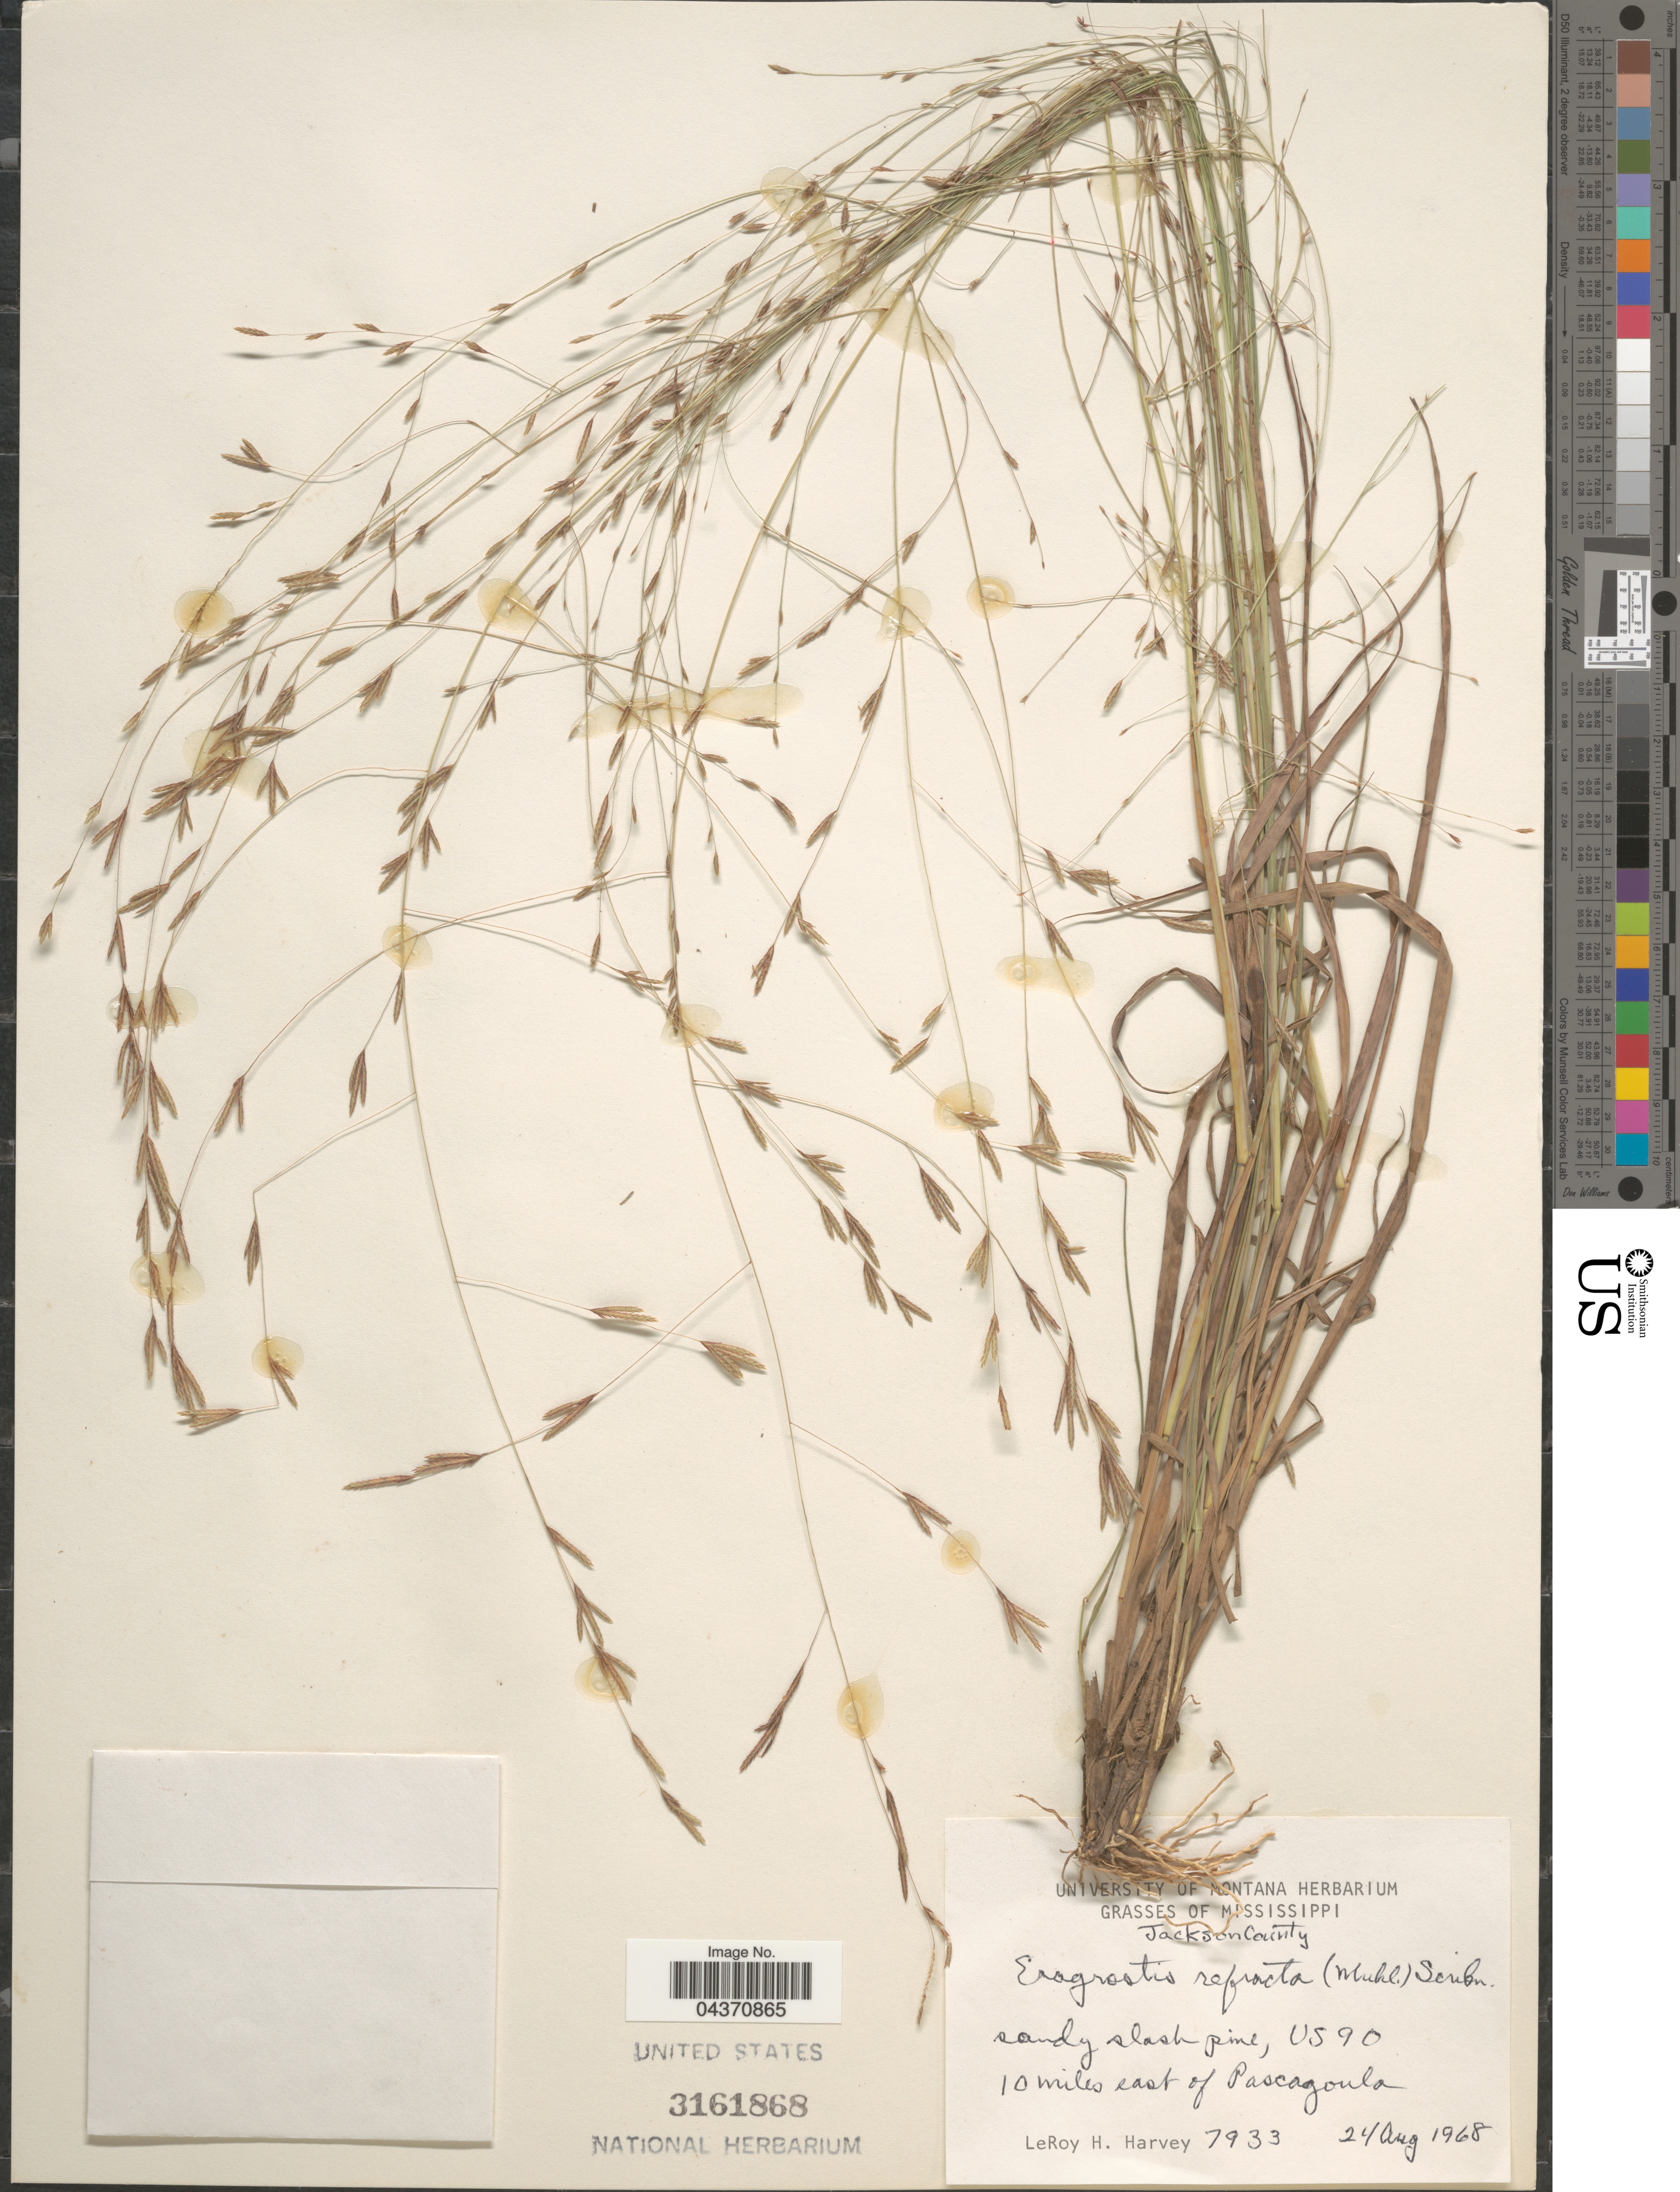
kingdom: Plantae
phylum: Tracheophyta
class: Liliopsida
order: Poales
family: Poaceae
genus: Eragrostis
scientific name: Eragrostis refracta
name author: (Muhl.) Scribn.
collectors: L. H. Harvey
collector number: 7933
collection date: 1968-08-24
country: United States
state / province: Mississippi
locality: Jackson County. US 90. 10 miles east of Pascagoula.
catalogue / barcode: US 3161868